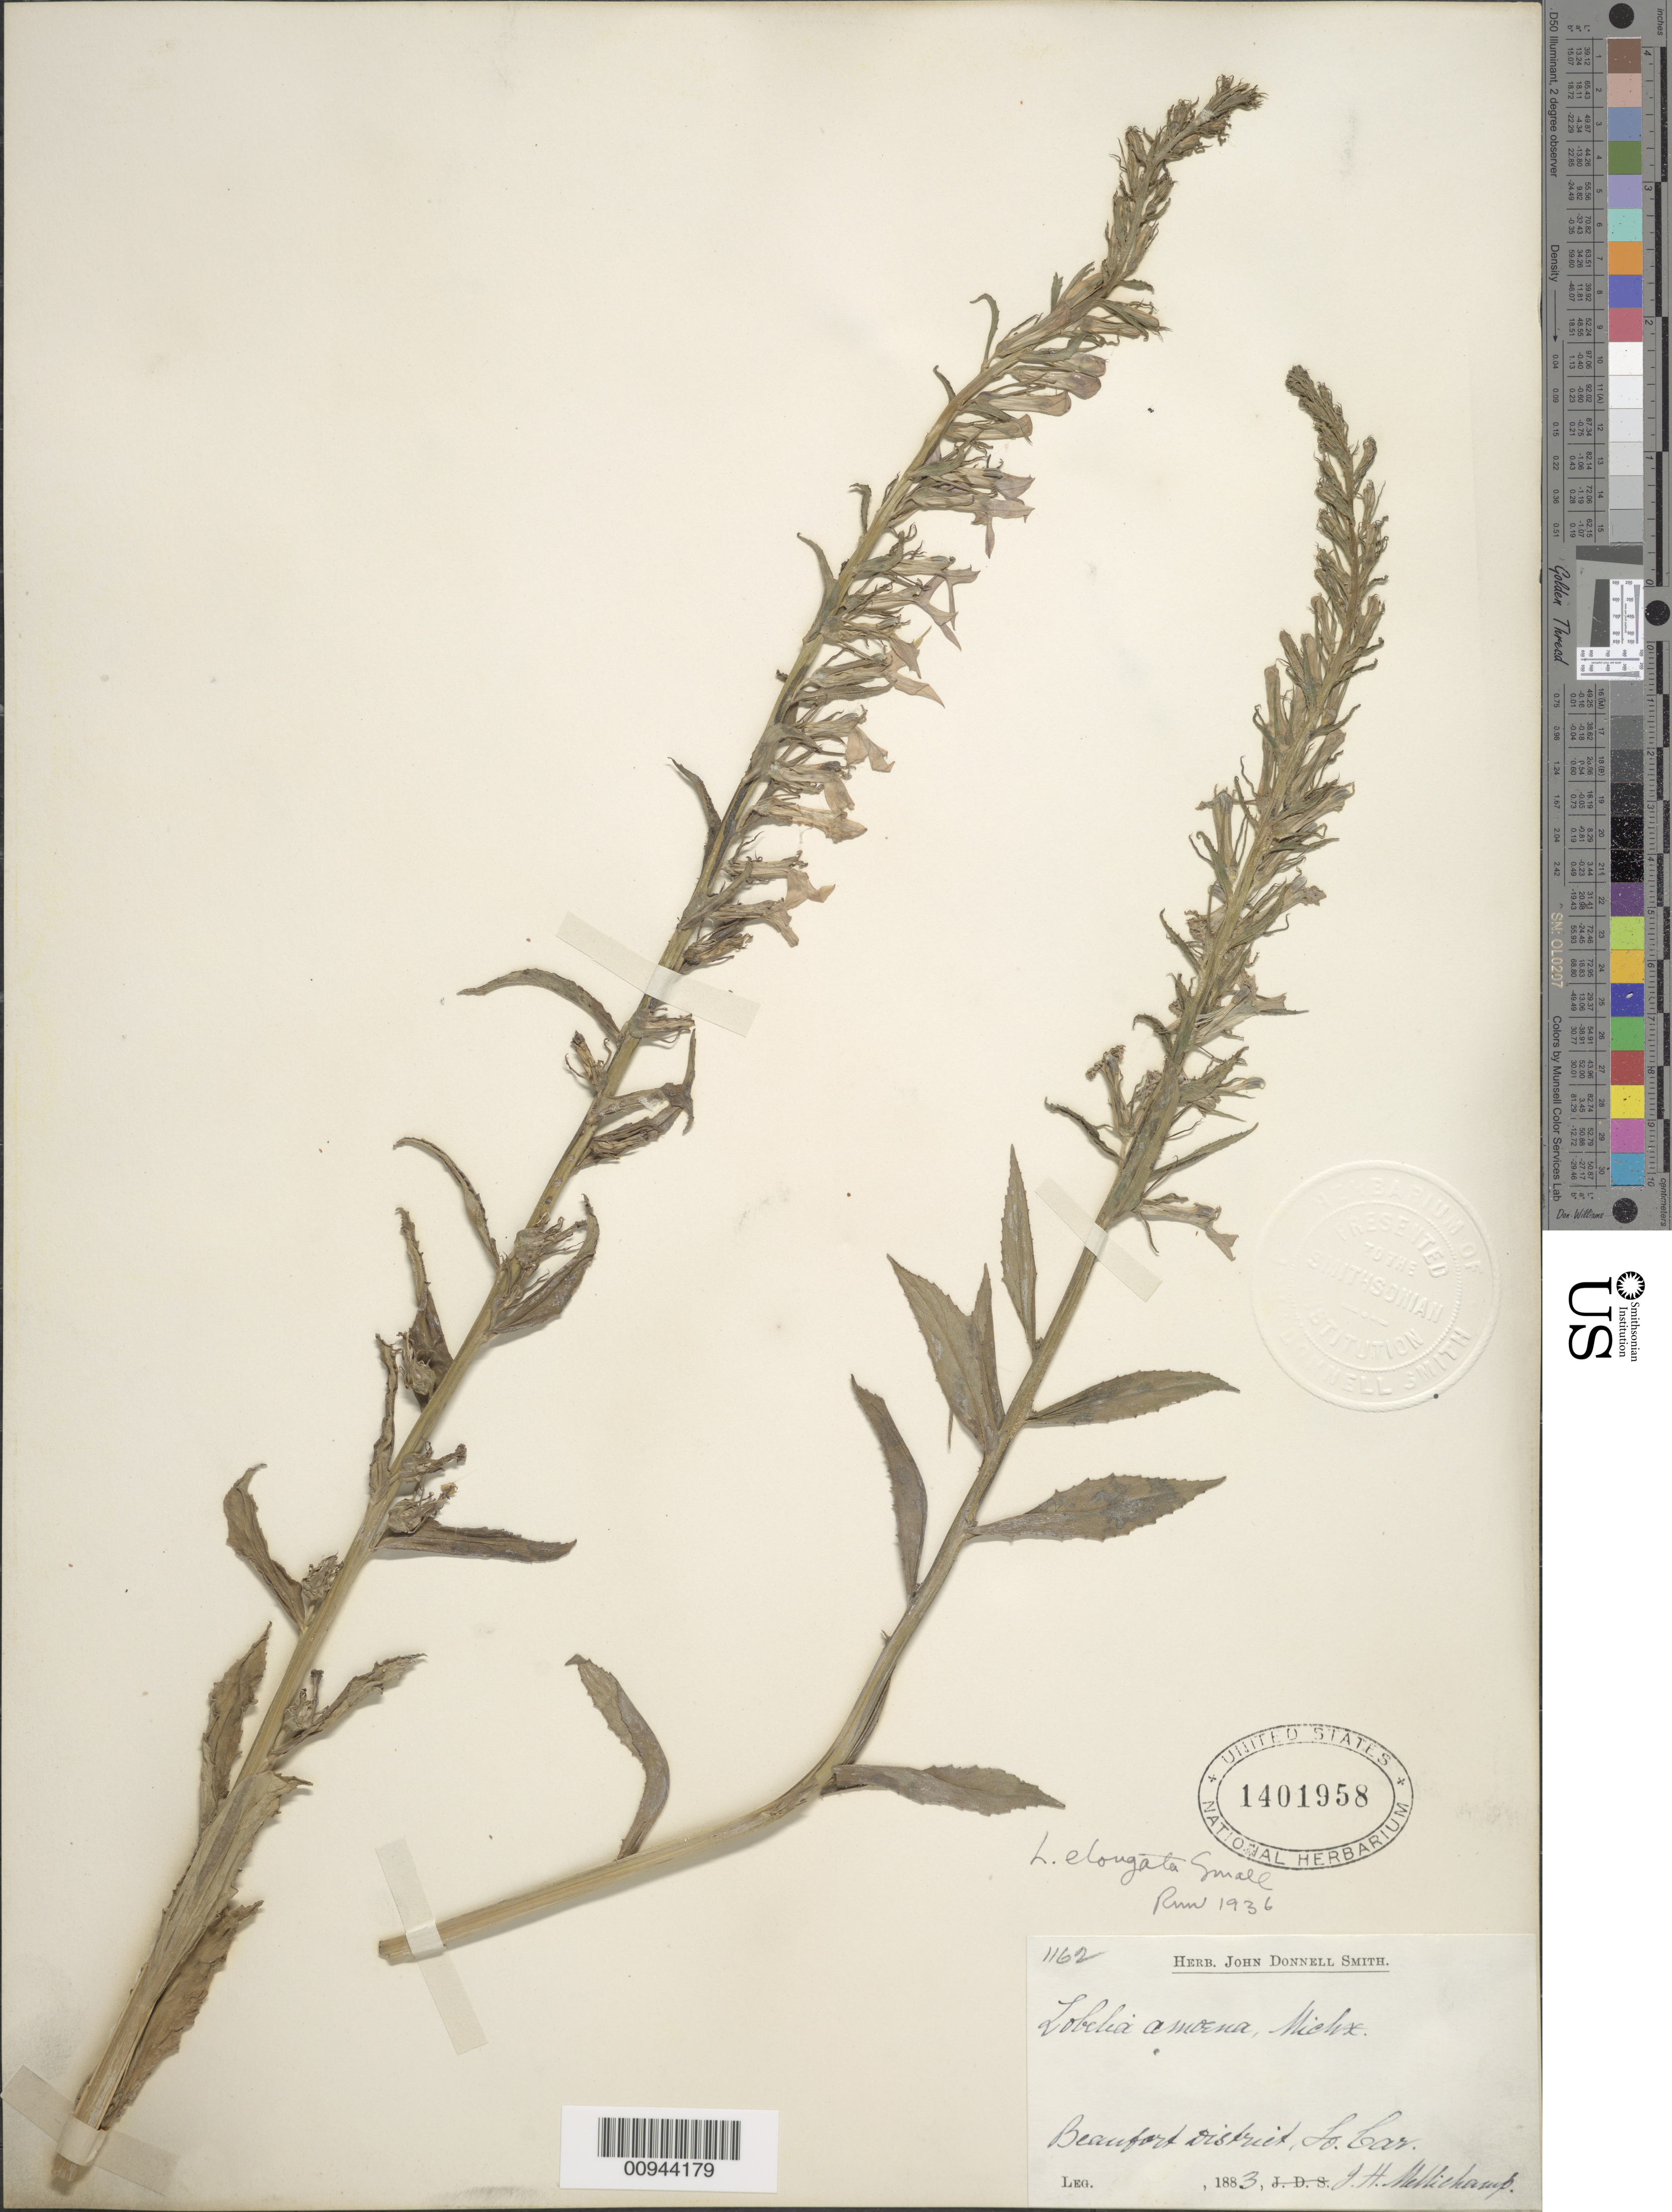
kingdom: Plantae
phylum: Tracheophyta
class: Magnoliopsida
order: Asterales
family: Campanulaceae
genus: Lobelia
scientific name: Lobelia elongata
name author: Small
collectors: J. H. Mellichamp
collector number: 1162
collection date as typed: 1883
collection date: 1883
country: United States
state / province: South Carolina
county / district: Beaufort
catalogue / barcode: US 1401958